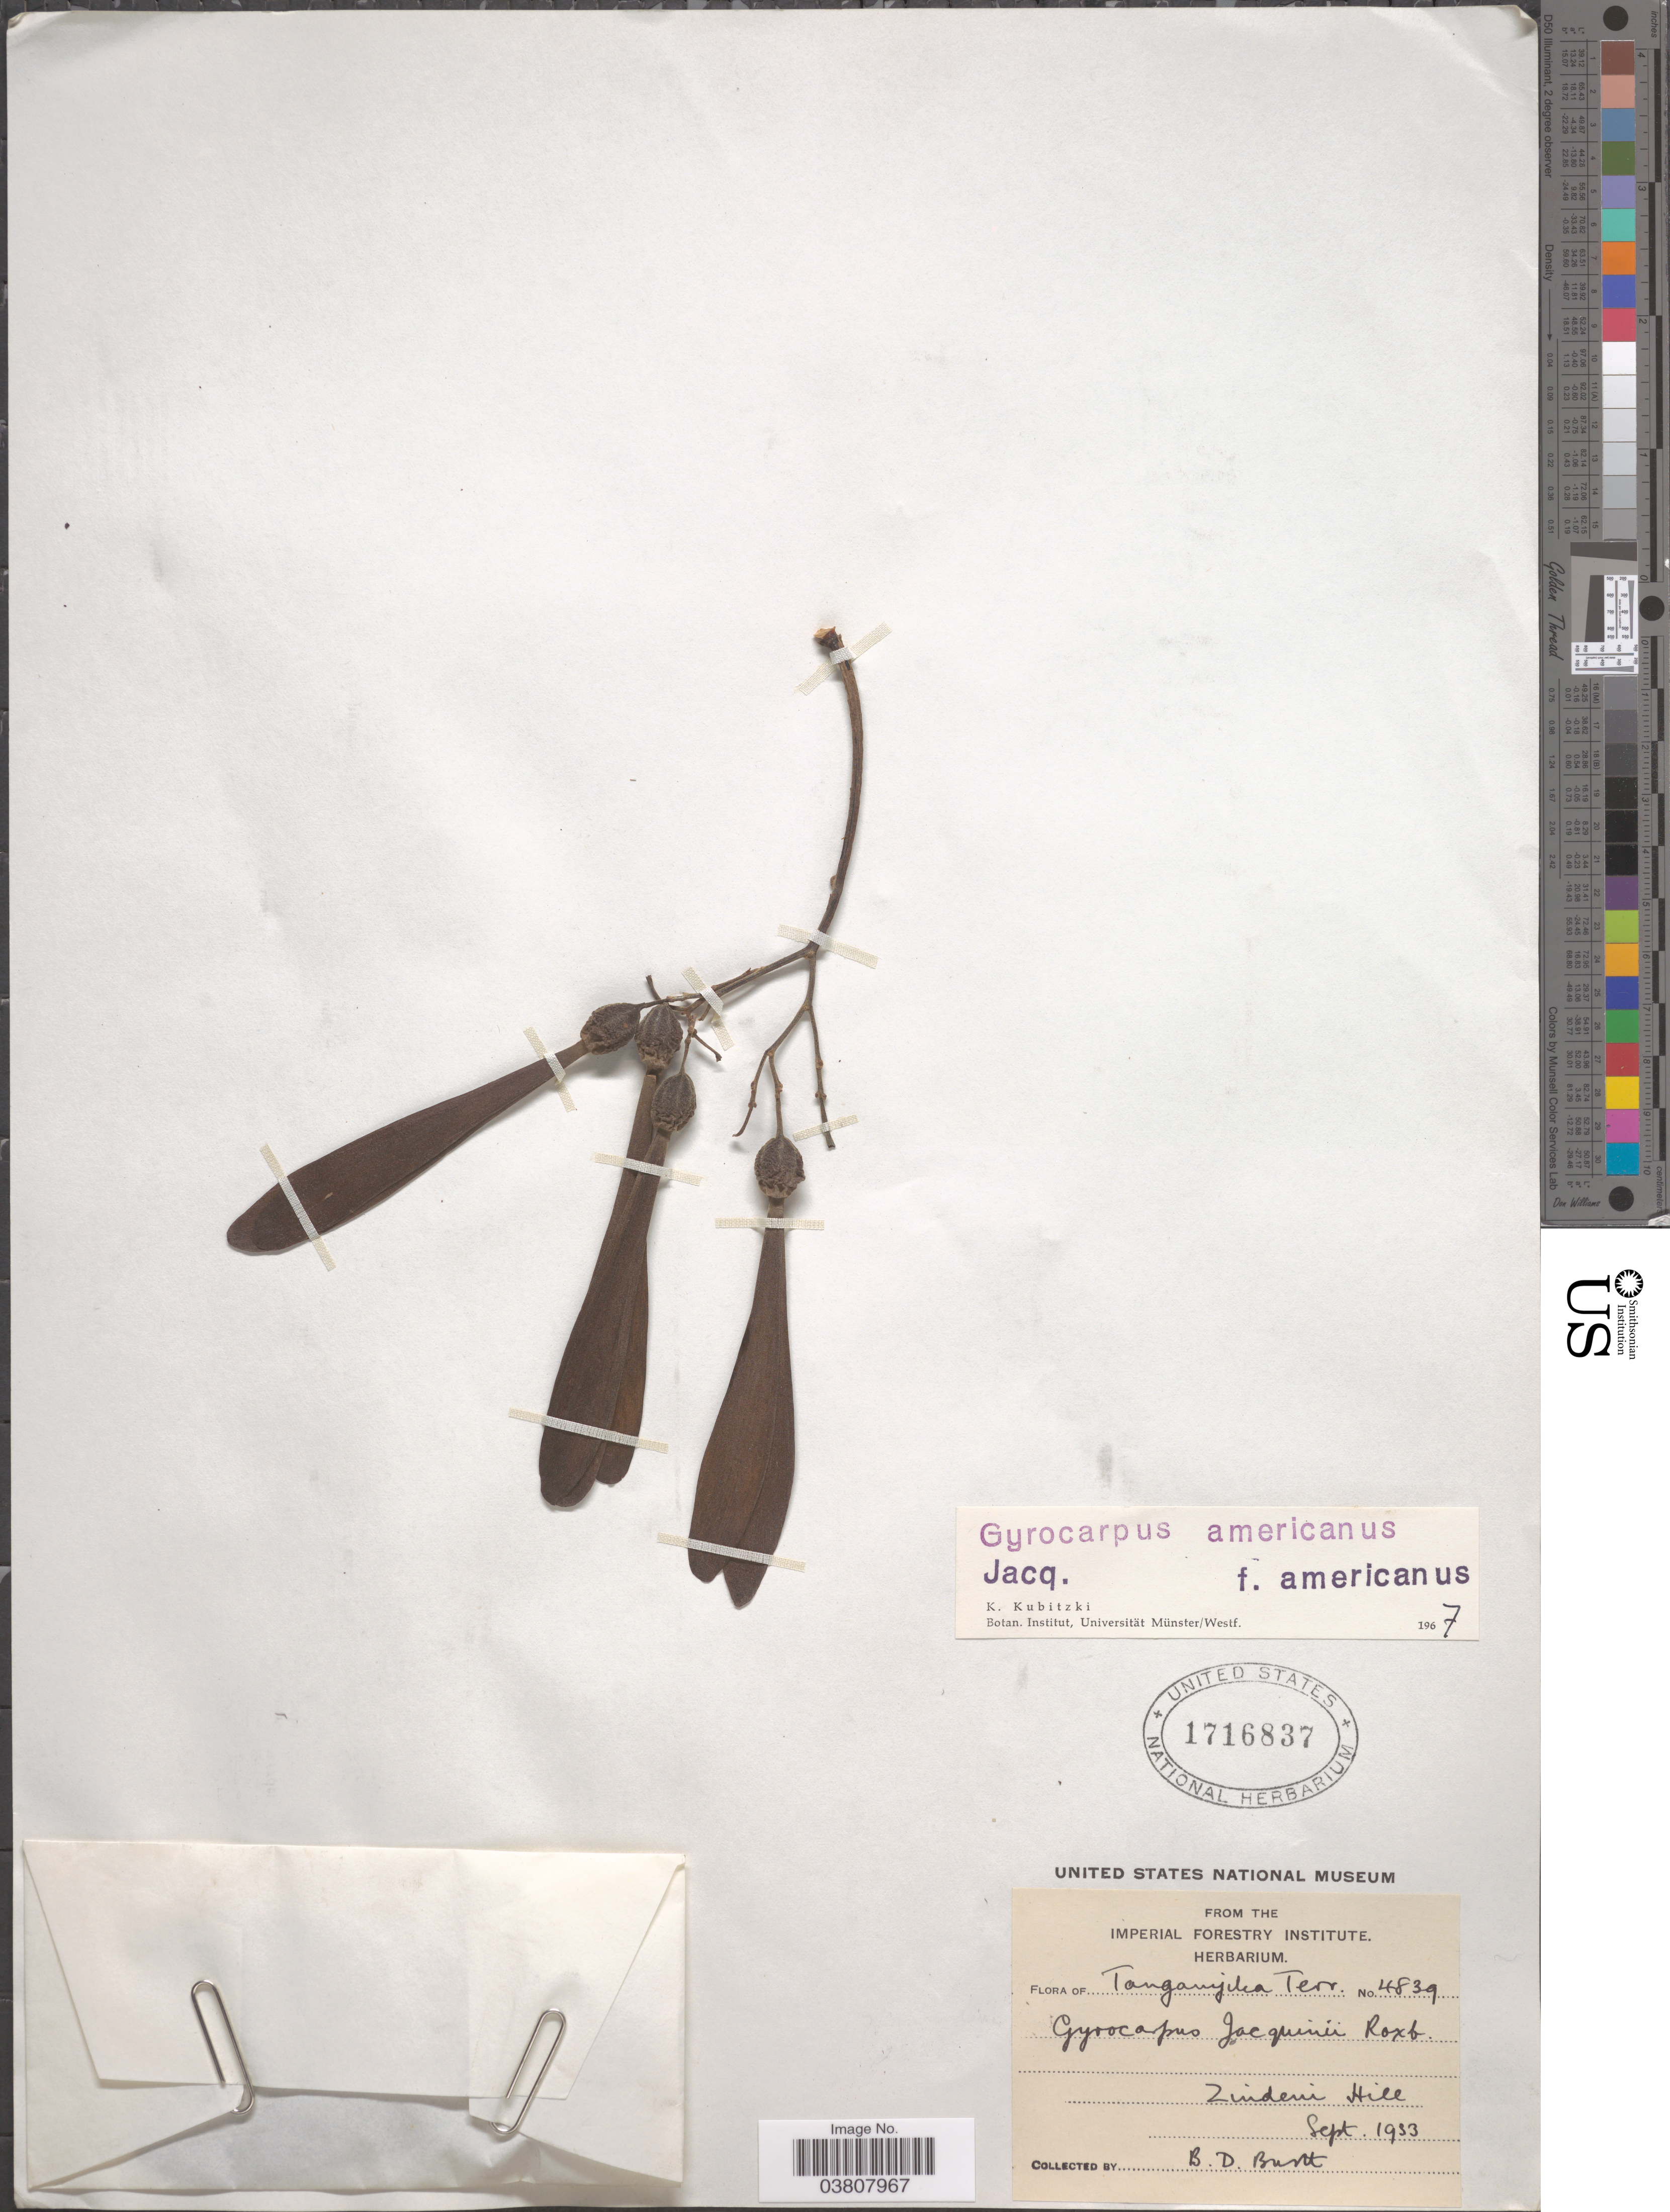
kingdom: Plantae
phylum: Tracheophyta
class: Magnoliopsida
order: Laurales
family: Hernandiaceae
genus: Gyrocarpus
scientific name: Gyrocarpus americanus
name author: Jacq.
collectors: B. D. Burtt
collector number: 4839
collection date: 1933-09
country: Tanzania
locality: Tanganjika Terr. Zindeni [interpreted] Hill.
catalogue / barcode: US 1716837